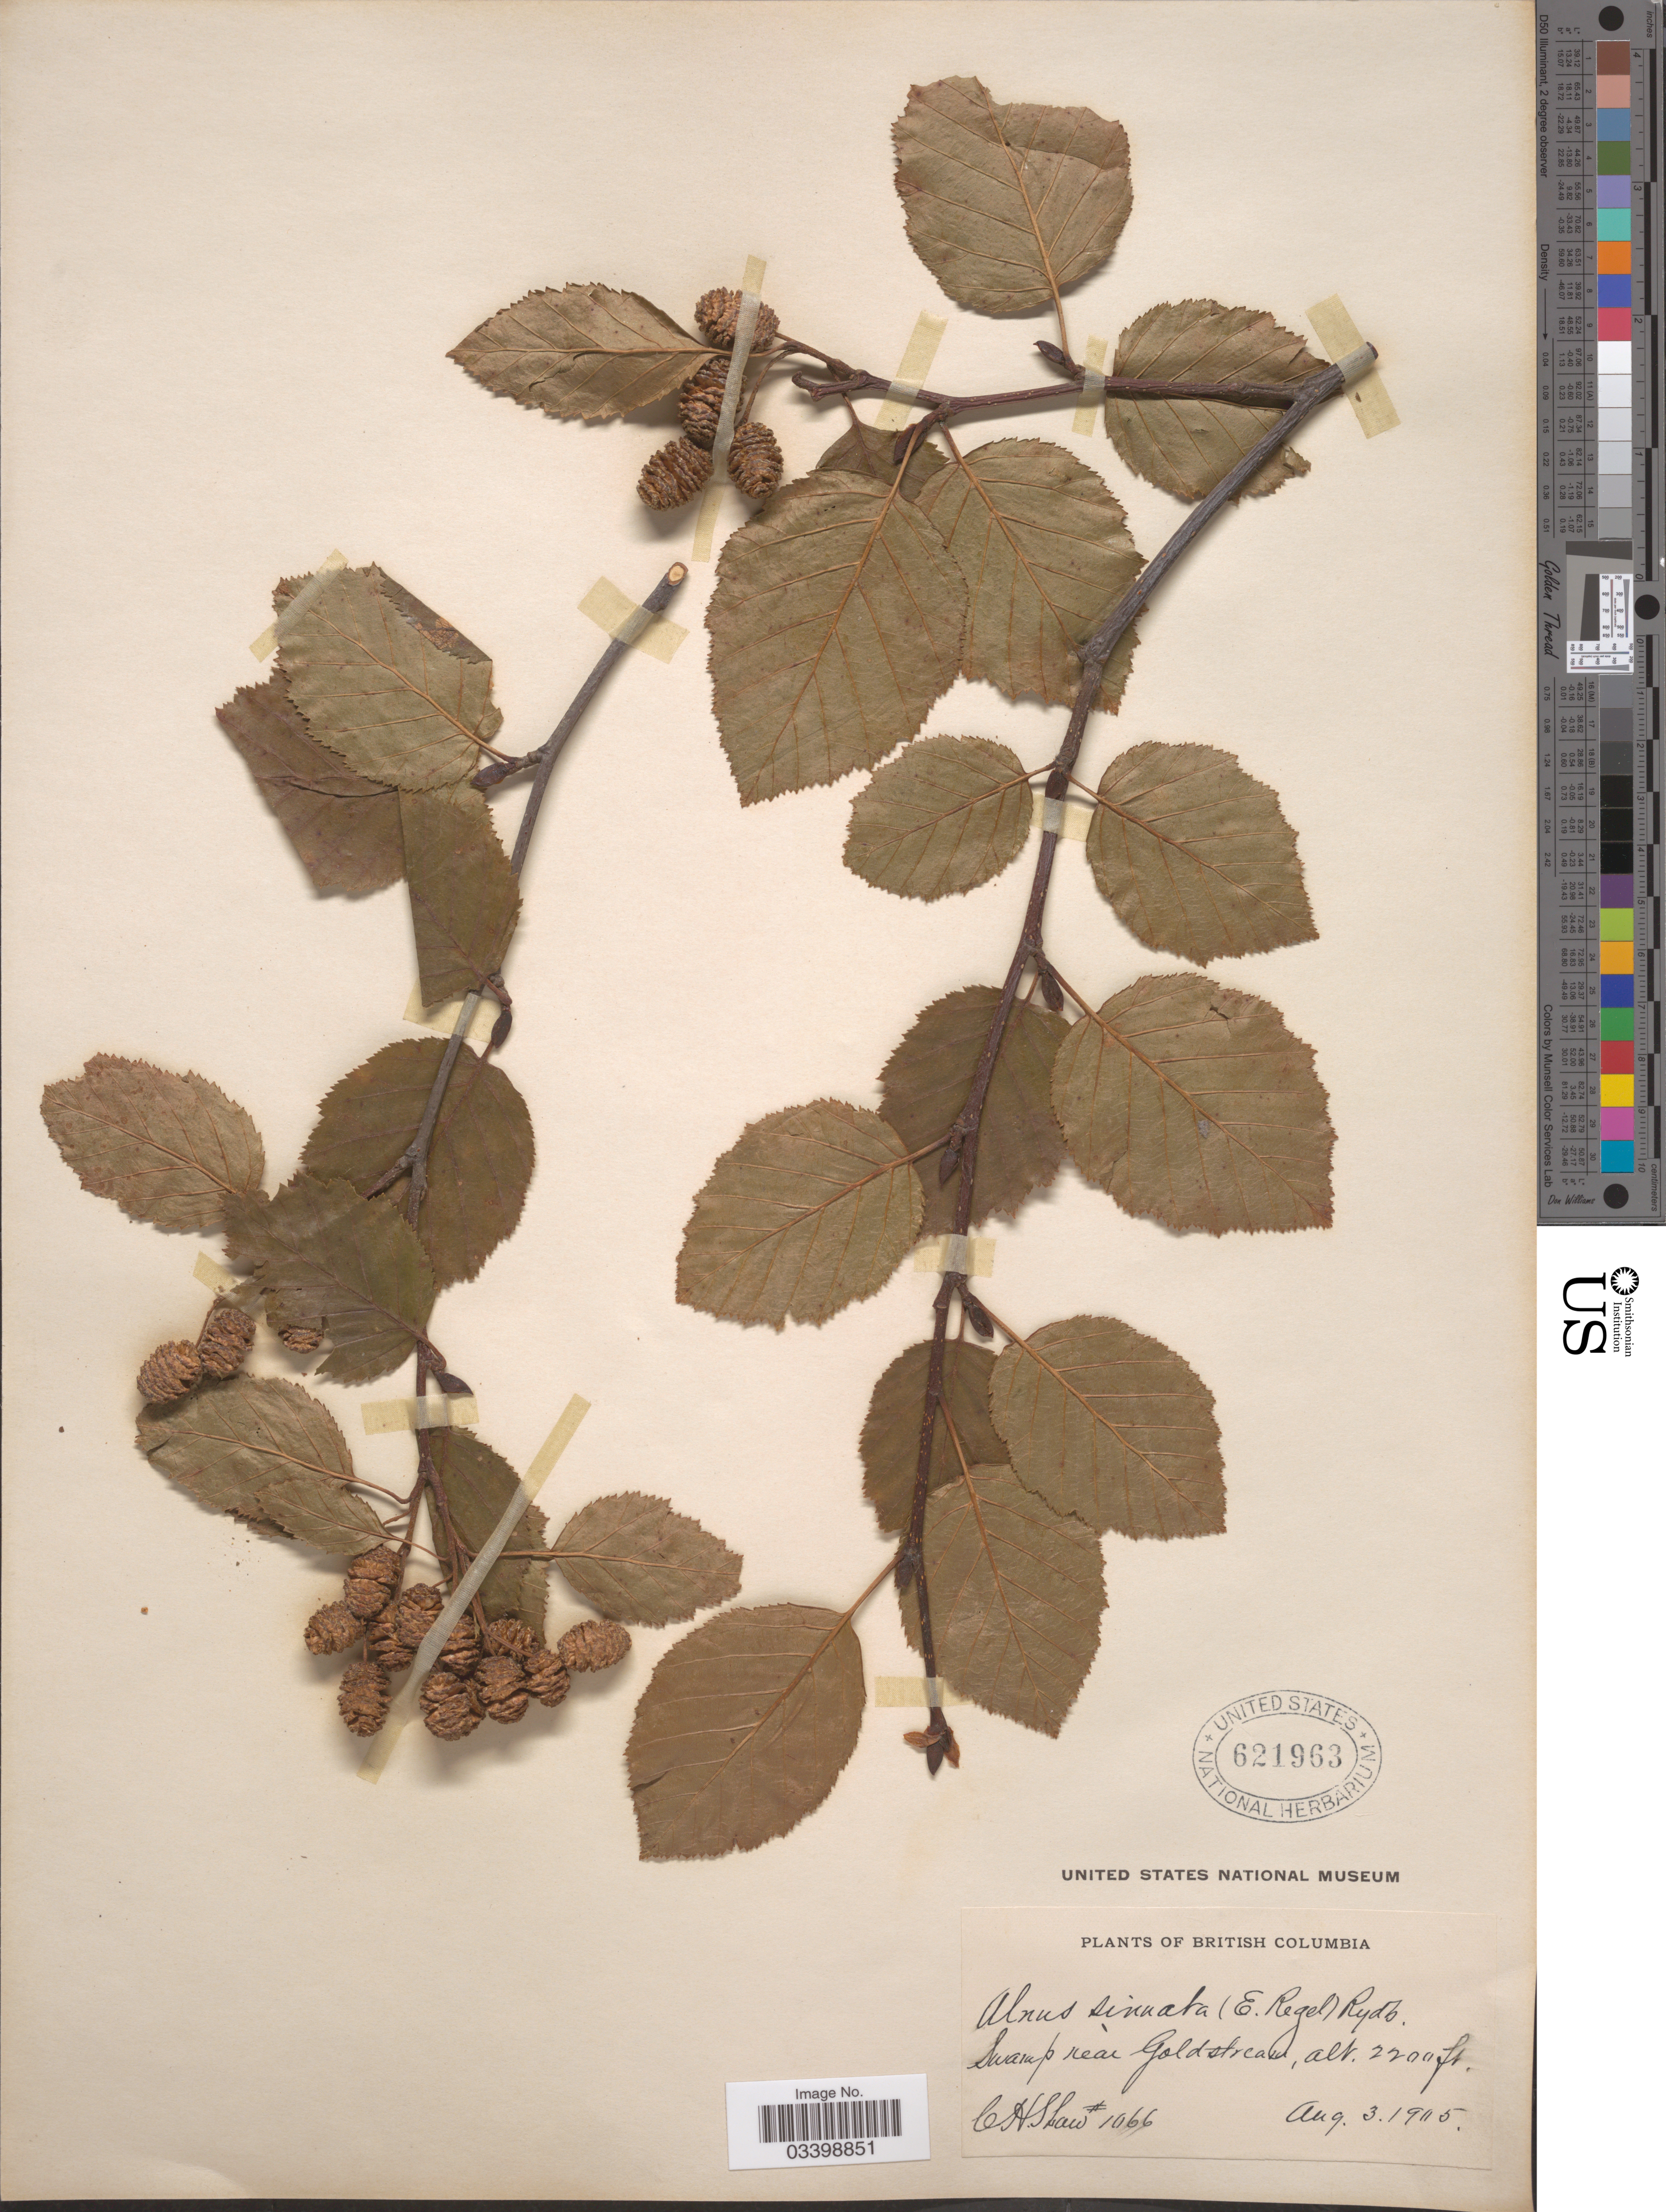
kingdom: Plantae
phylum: Tracheophyta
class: Magnoliopsida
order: Fagales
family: Betulaceae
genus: Alnus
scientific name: Alnus viridis subsp. sinuata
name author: Regel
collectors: C. H. Shaw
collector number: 1066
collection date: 1905-08-03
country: Canada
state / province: British Columbia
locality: Swamp near Goldstream.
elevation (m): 671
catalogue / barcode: US 621963